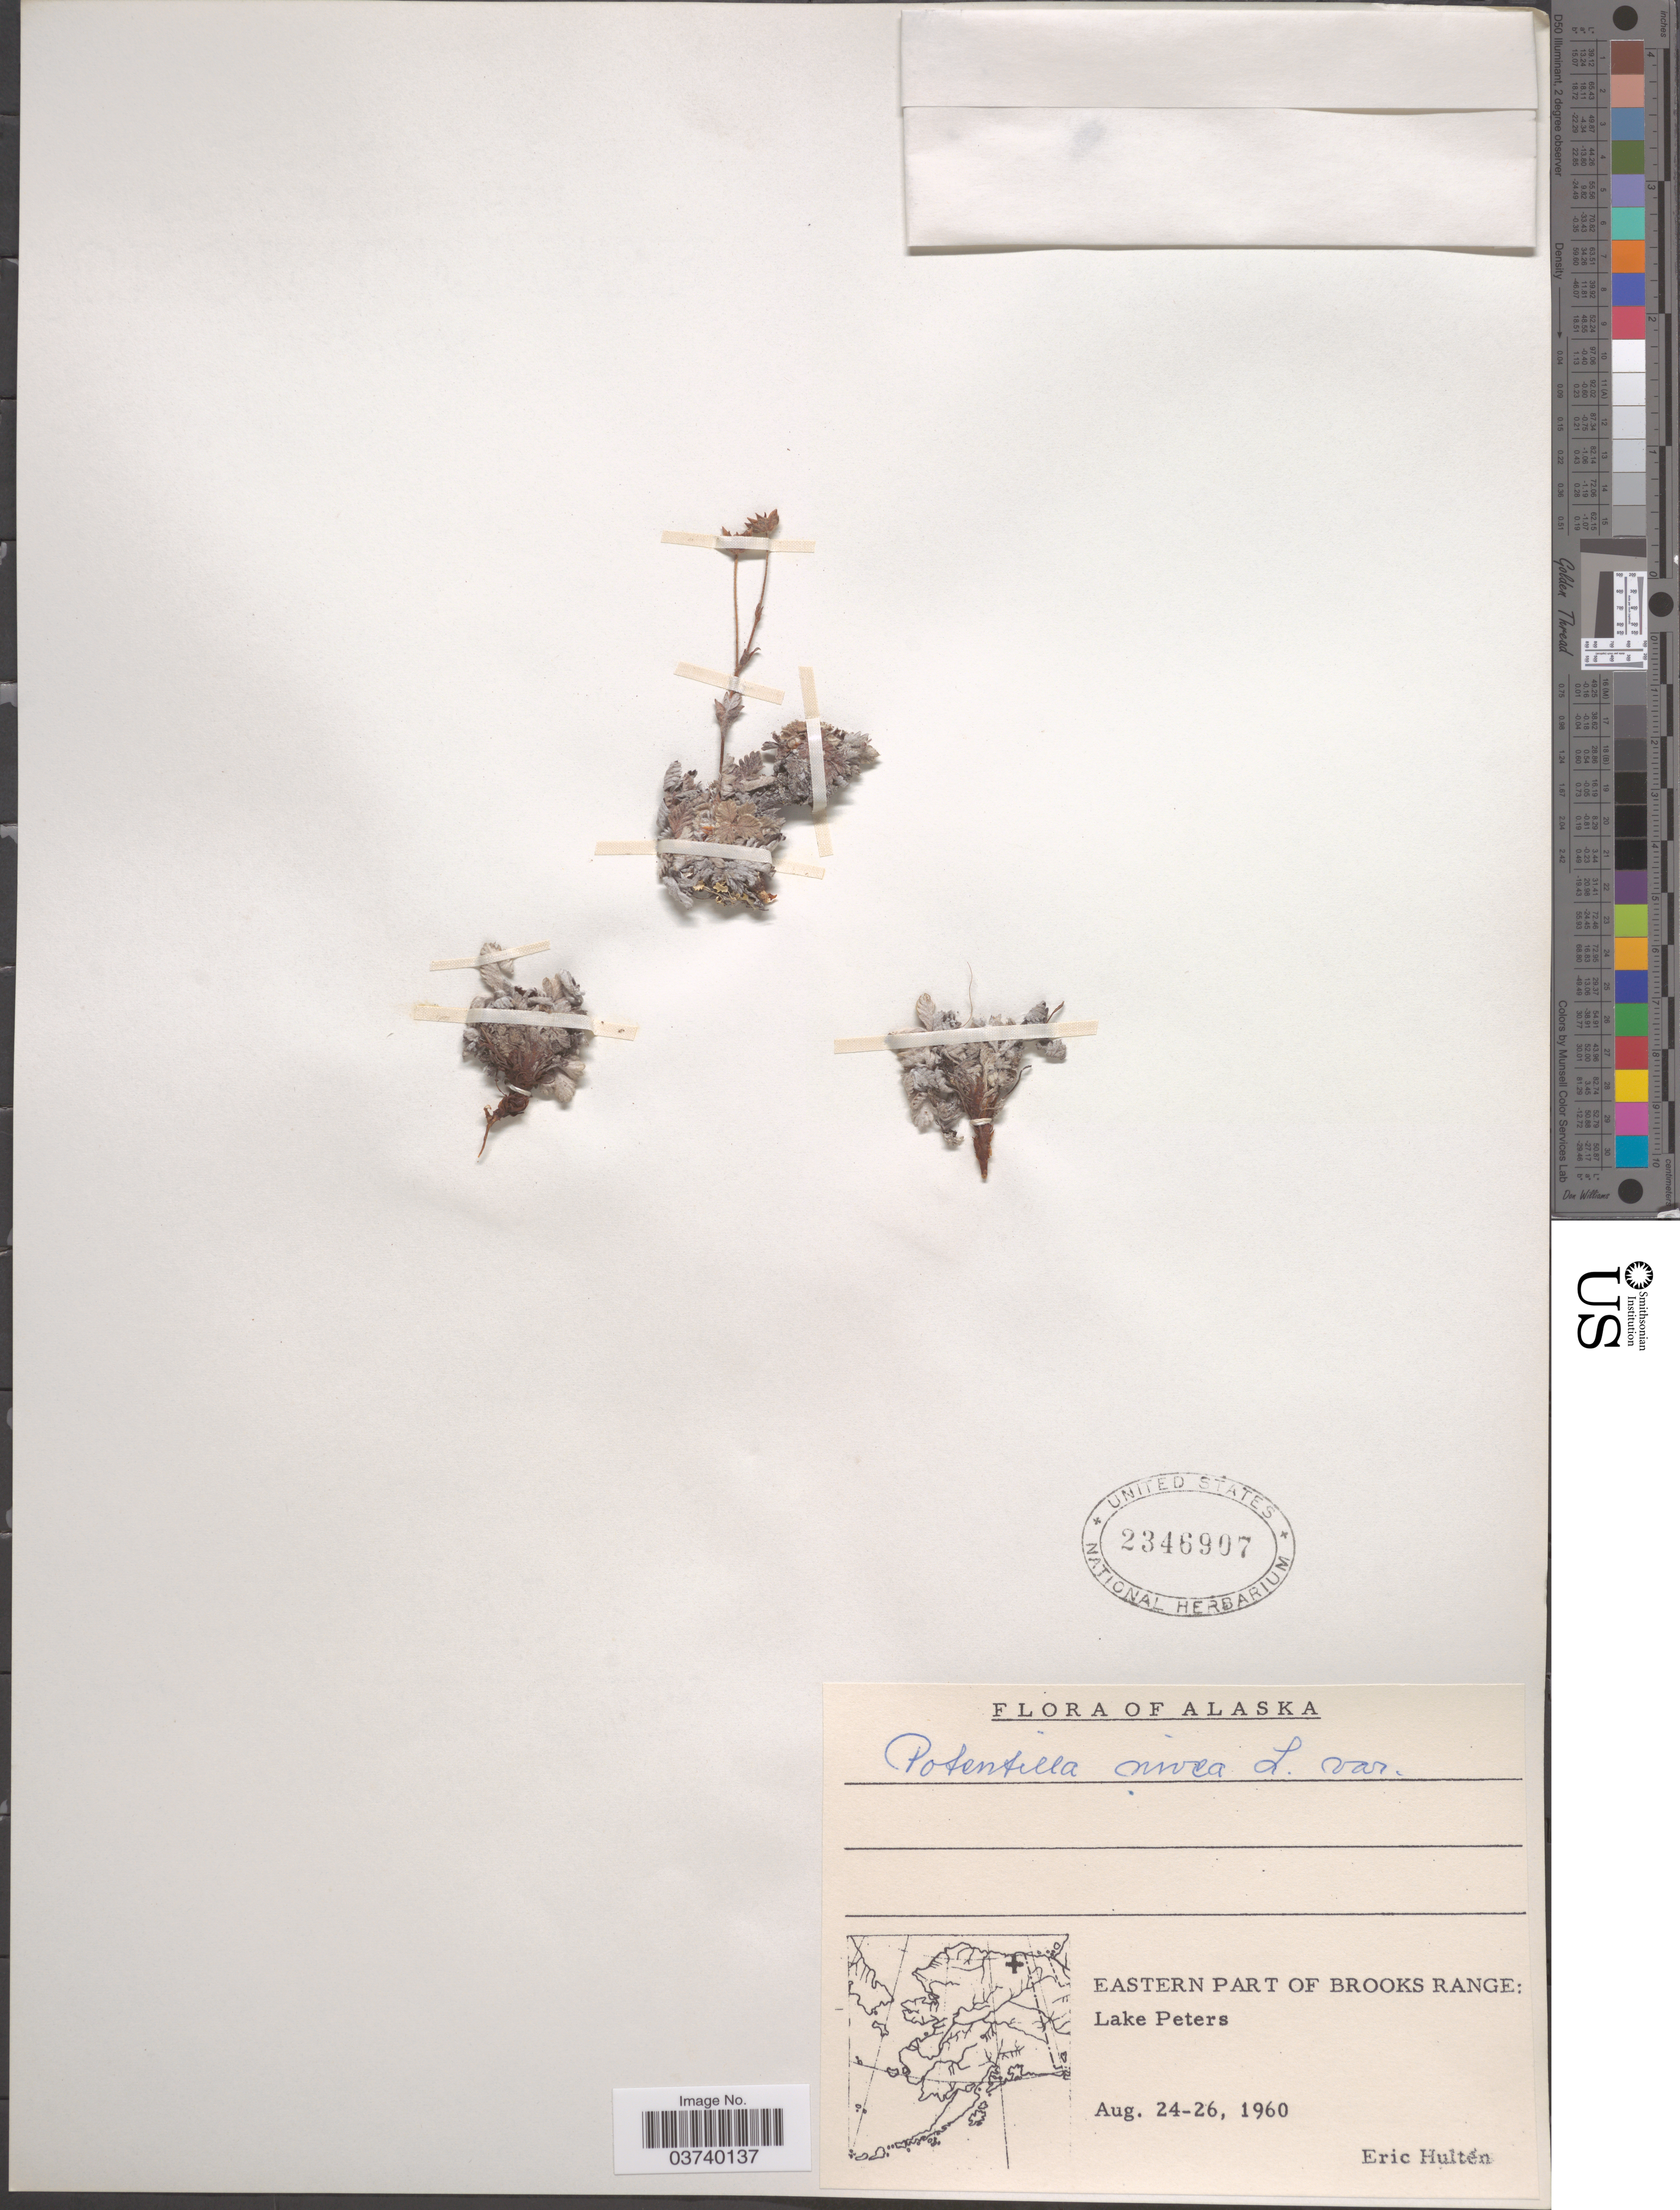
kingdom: Plantae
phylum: Tracheophyta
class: Magnoliopsida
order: Rosales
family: Rosaceae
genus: Potentilla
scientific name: Potentilla nivea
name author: L.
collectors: E. G. Hultén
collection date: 1960-08-24/1960-08-26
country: United States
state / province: Alaska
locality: Eastern Part of Brooks Range: Lake Peters.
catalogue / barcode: US 2346907